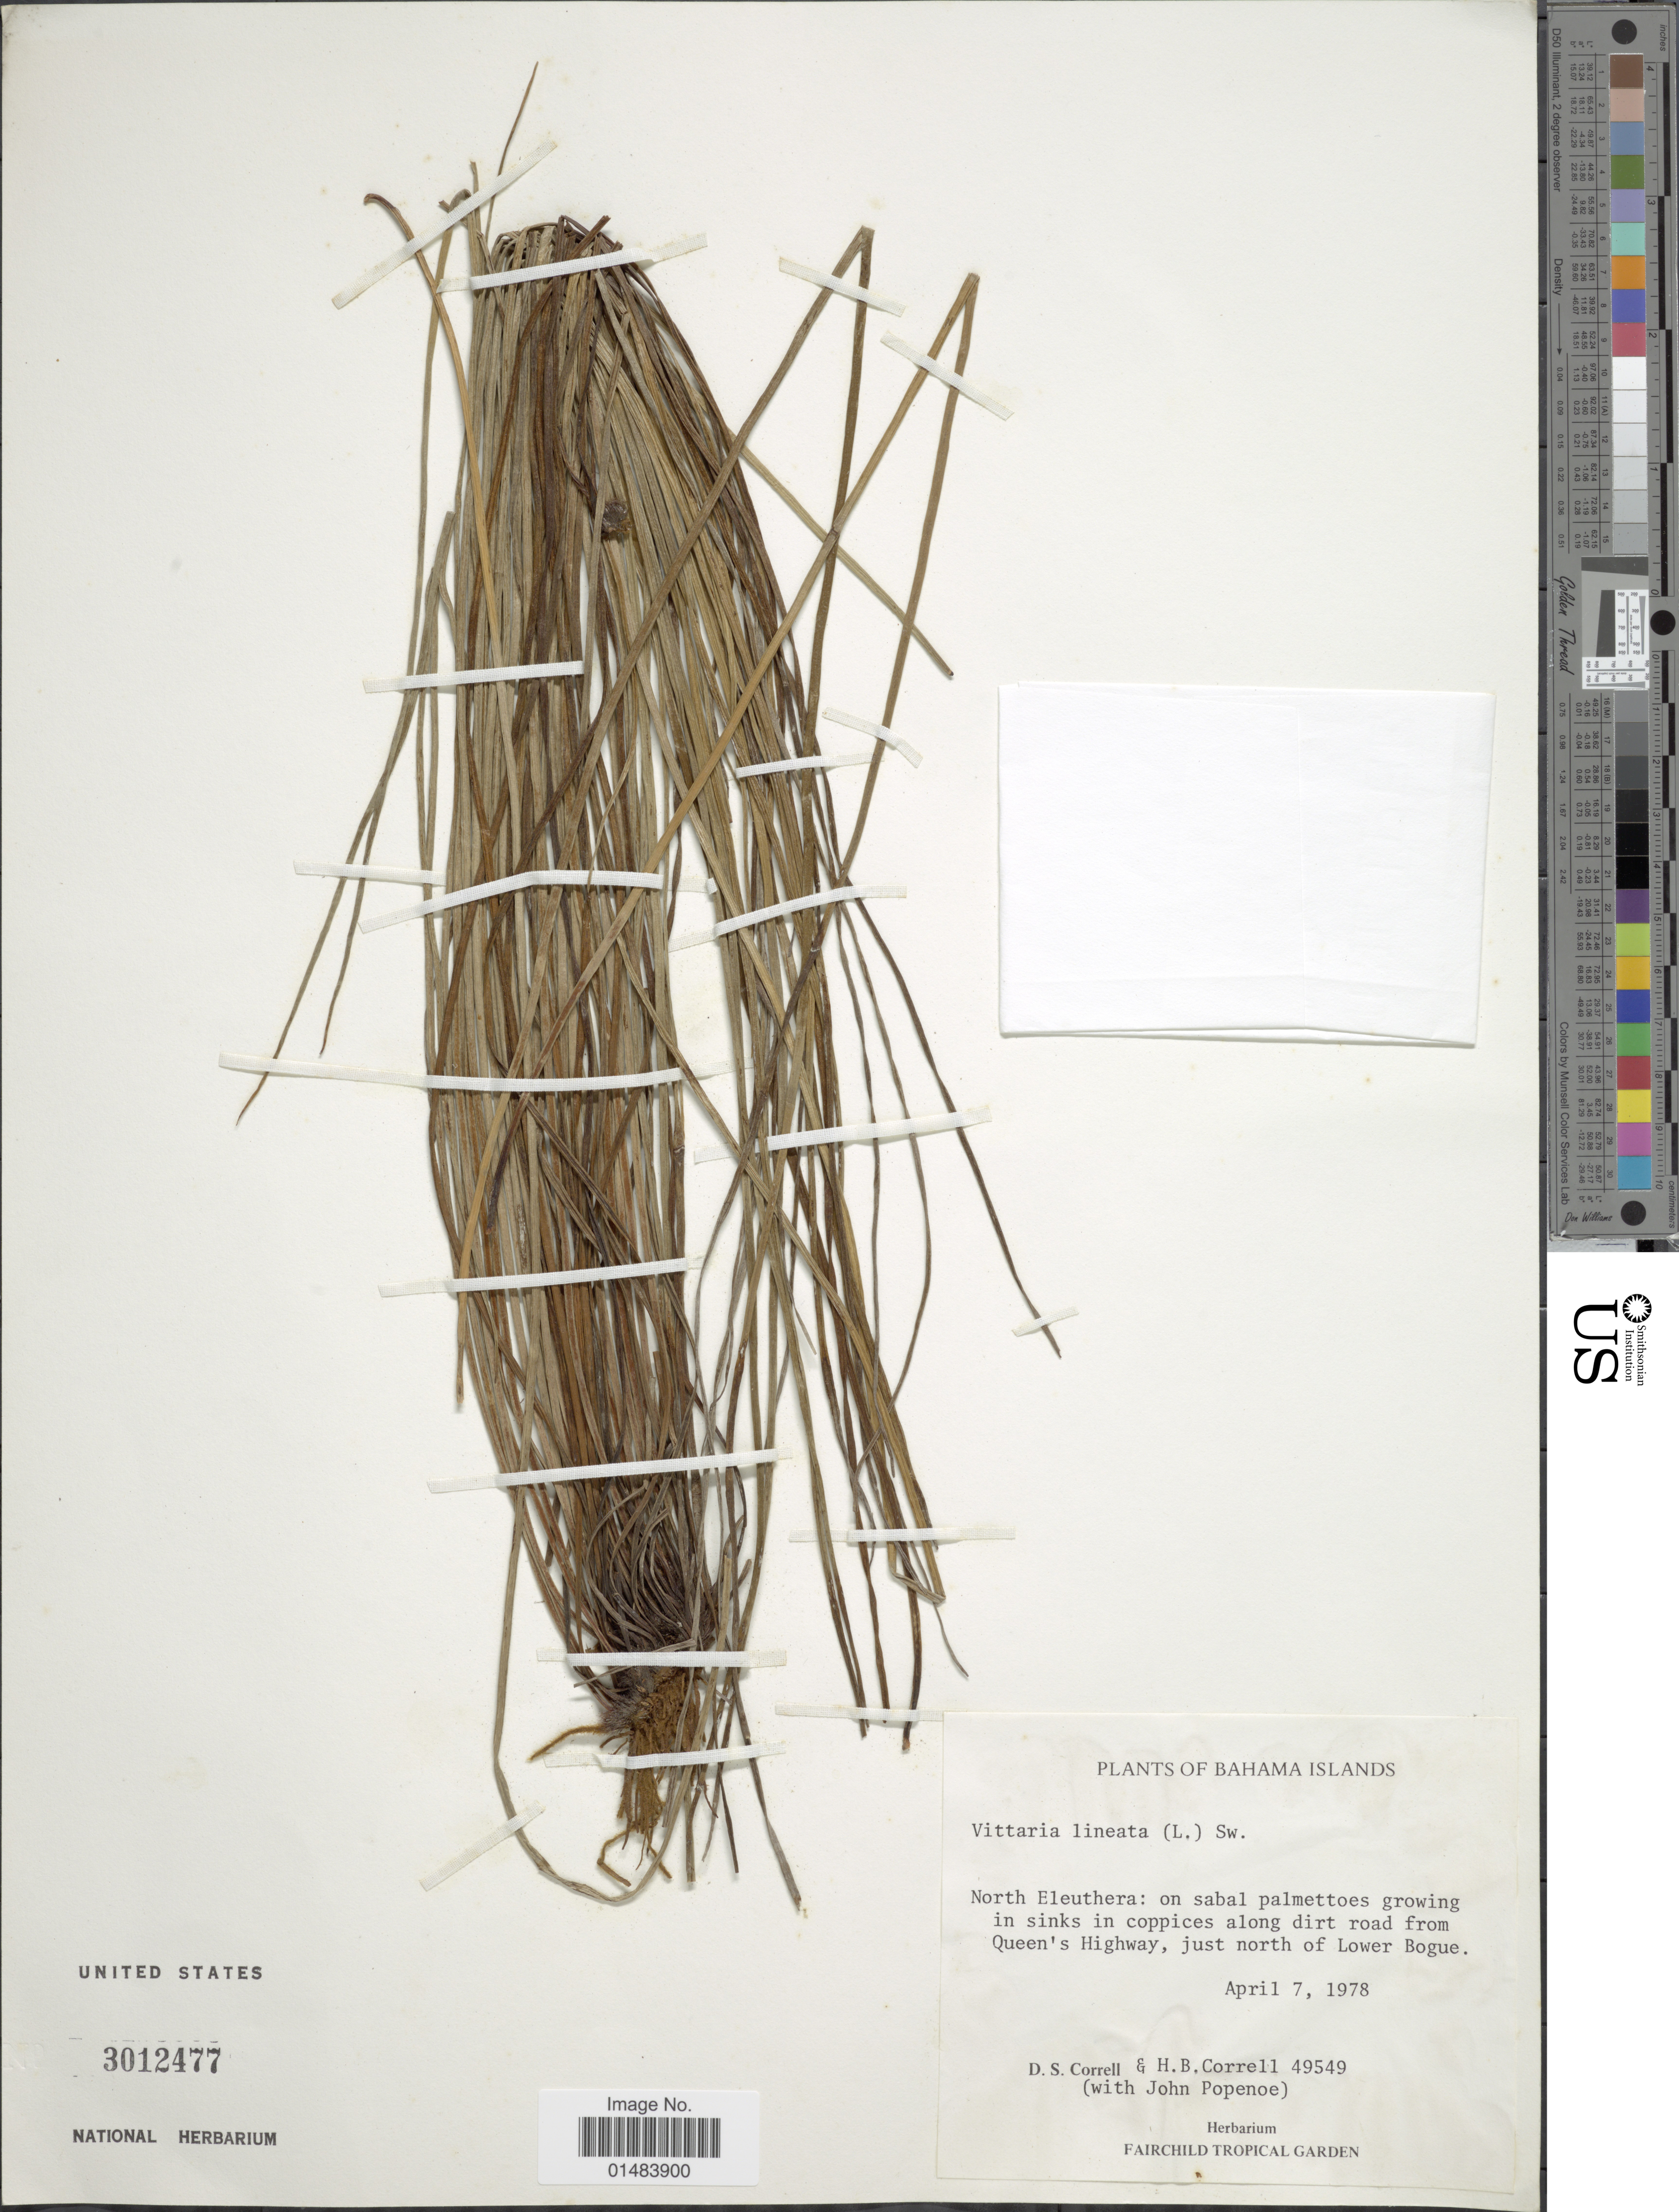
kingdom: Plantae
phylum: Tracheophyta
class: Polypodiopsida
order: Polypodiales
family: Pteridaceae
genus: Vittaria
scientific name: Vittaria lineata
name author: (L.) Sm.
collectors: D. S. Correll, H. Correll & J. Popenoe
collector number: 49549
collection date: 1978-04-07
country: Bahamas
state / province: North Eleuthera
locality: Bahama Islands, North Eleuthera: on sabal palmettoes growing in sinks in coppices along dirt road from Queen's Highway, just north of Lower Bogue.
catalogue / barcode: US 3012477